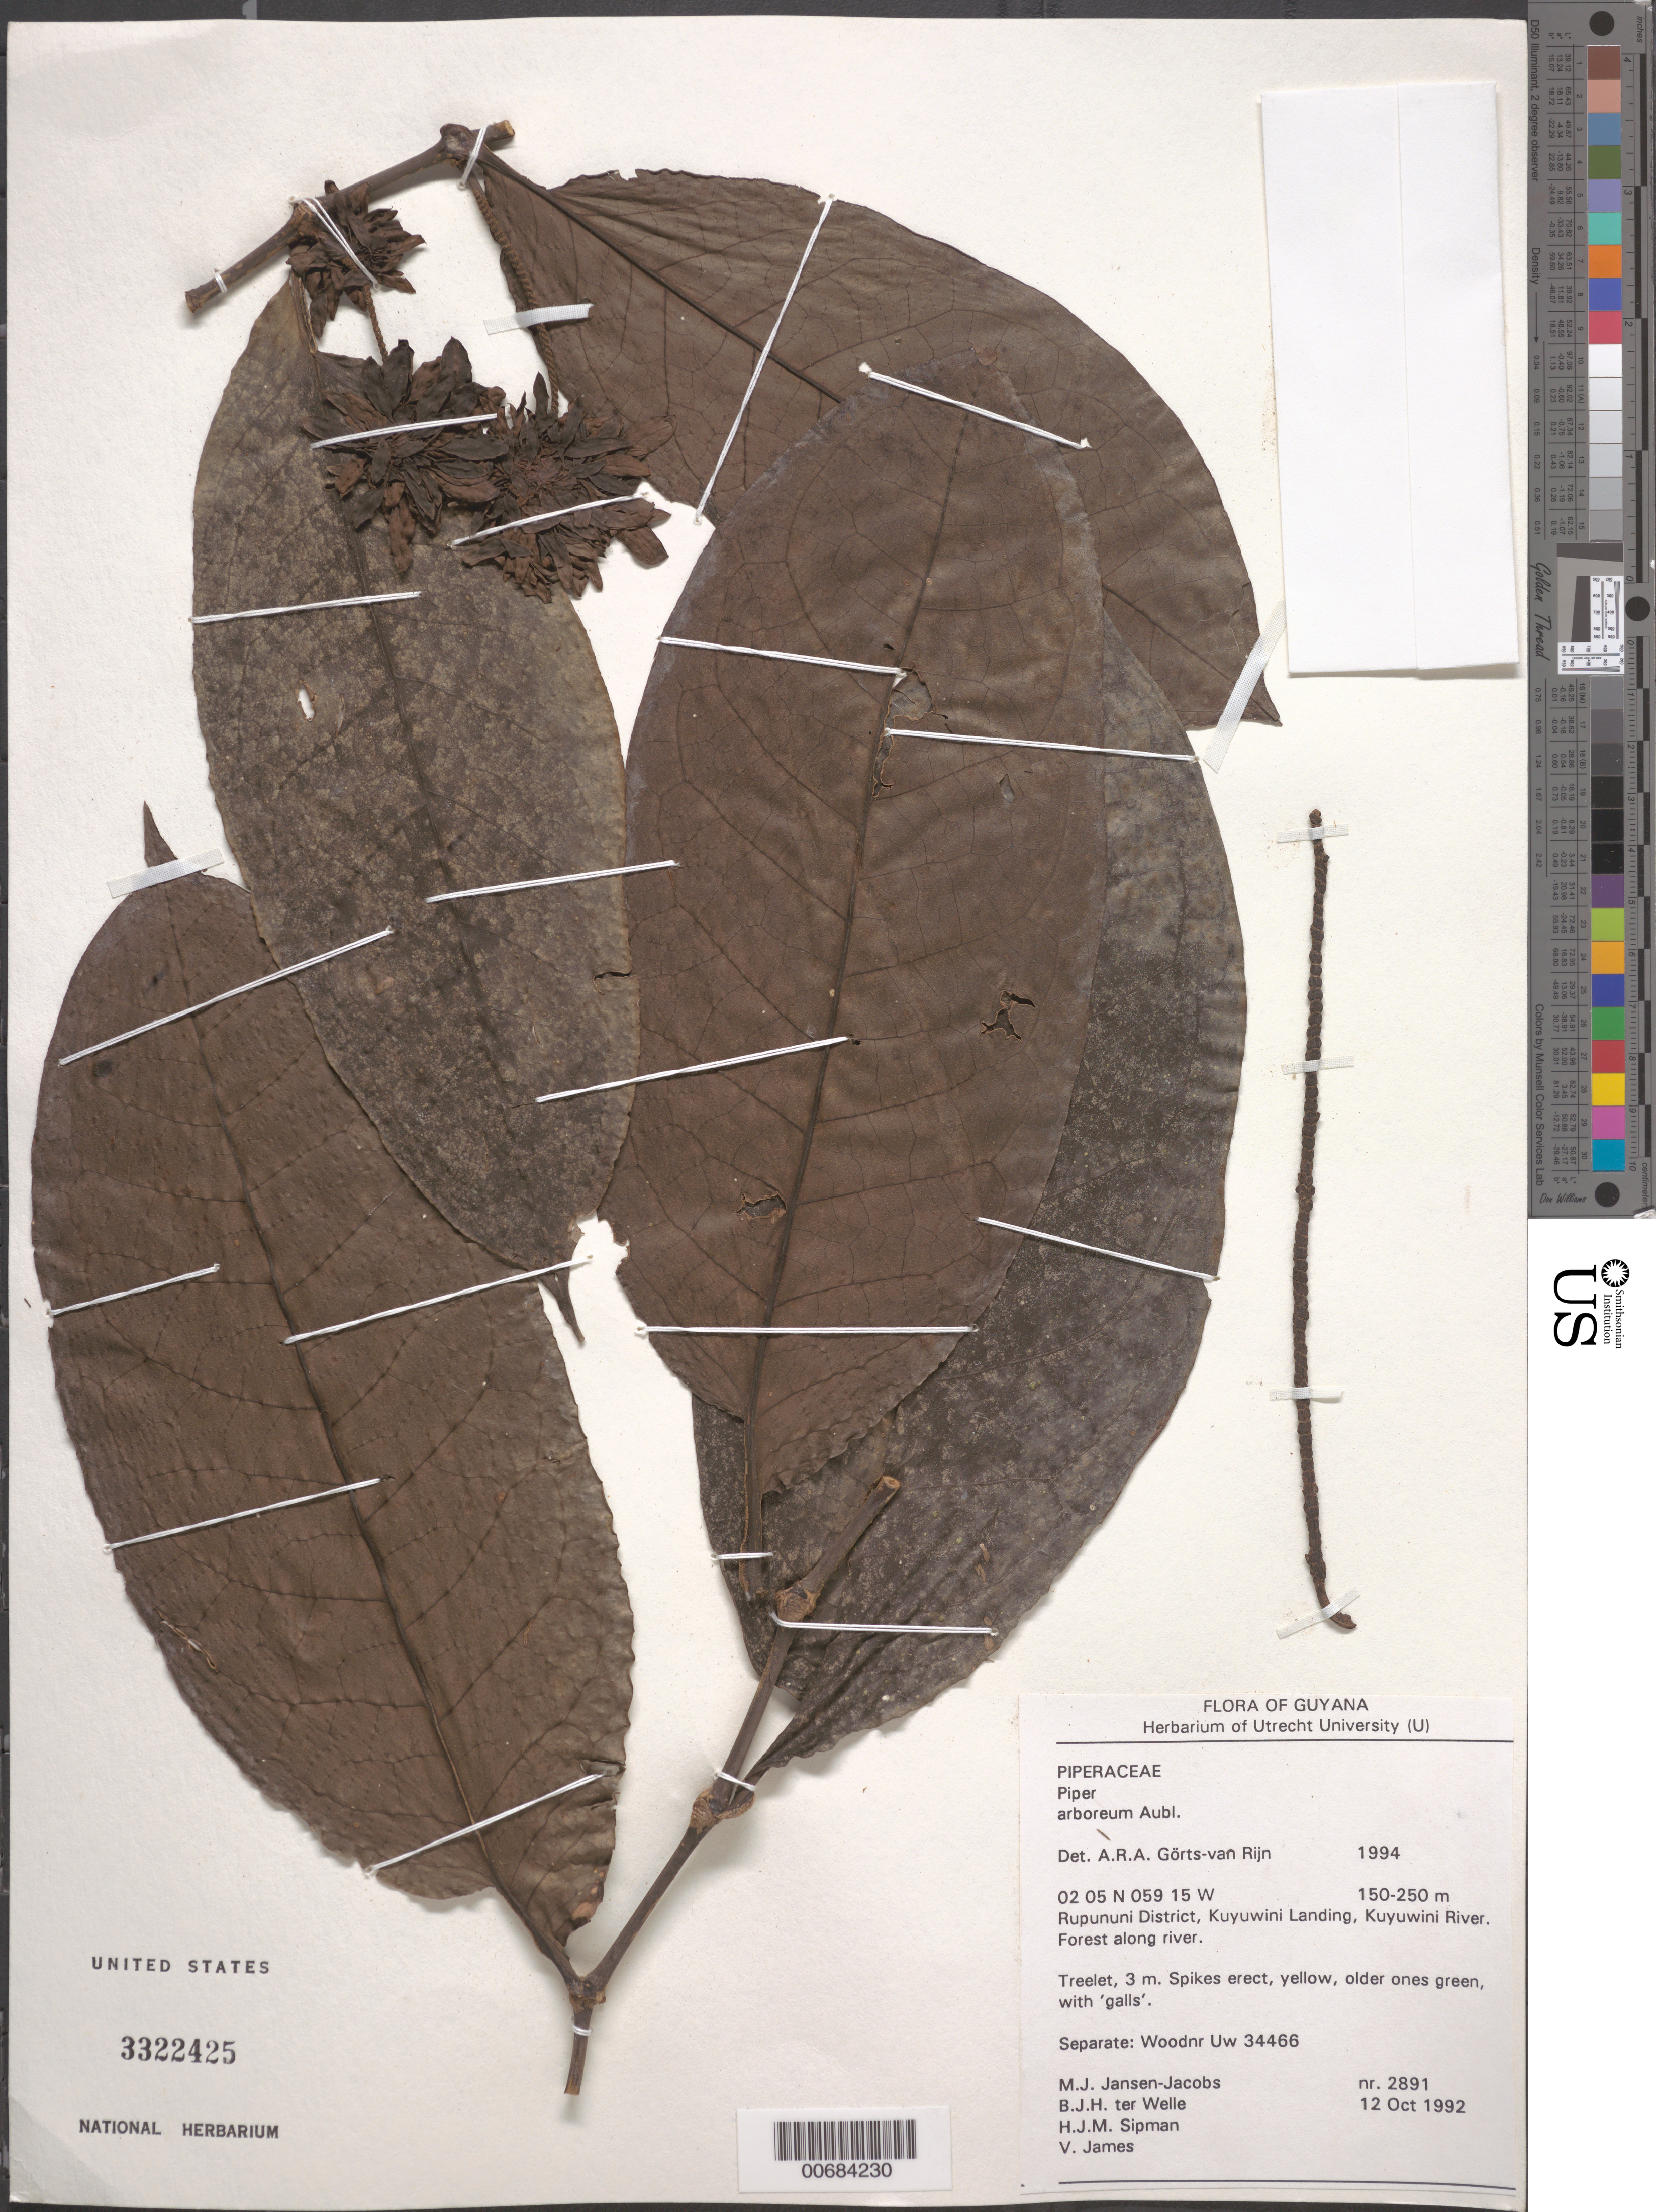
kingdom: Plantae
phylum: Tracheophyta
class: Magnoliopsida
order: Piperales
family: Piperaceae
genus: Piper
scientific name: Piper arboreum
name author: Aubl.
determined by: Görts-van Rijn, A. R. A.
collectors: M. J. Jansen-Jacobs, B. Welle, H. J. M. Sipman & V. James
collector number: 2891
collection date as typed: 12-Oct-92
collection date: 1992-10-12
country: Guyana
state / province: U. Takutu-U. Essequibo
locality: Kuyuwini Landing, Kuyuwini River, Rupununi District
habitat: Forest along river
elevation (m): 150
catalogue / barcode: US 3322425